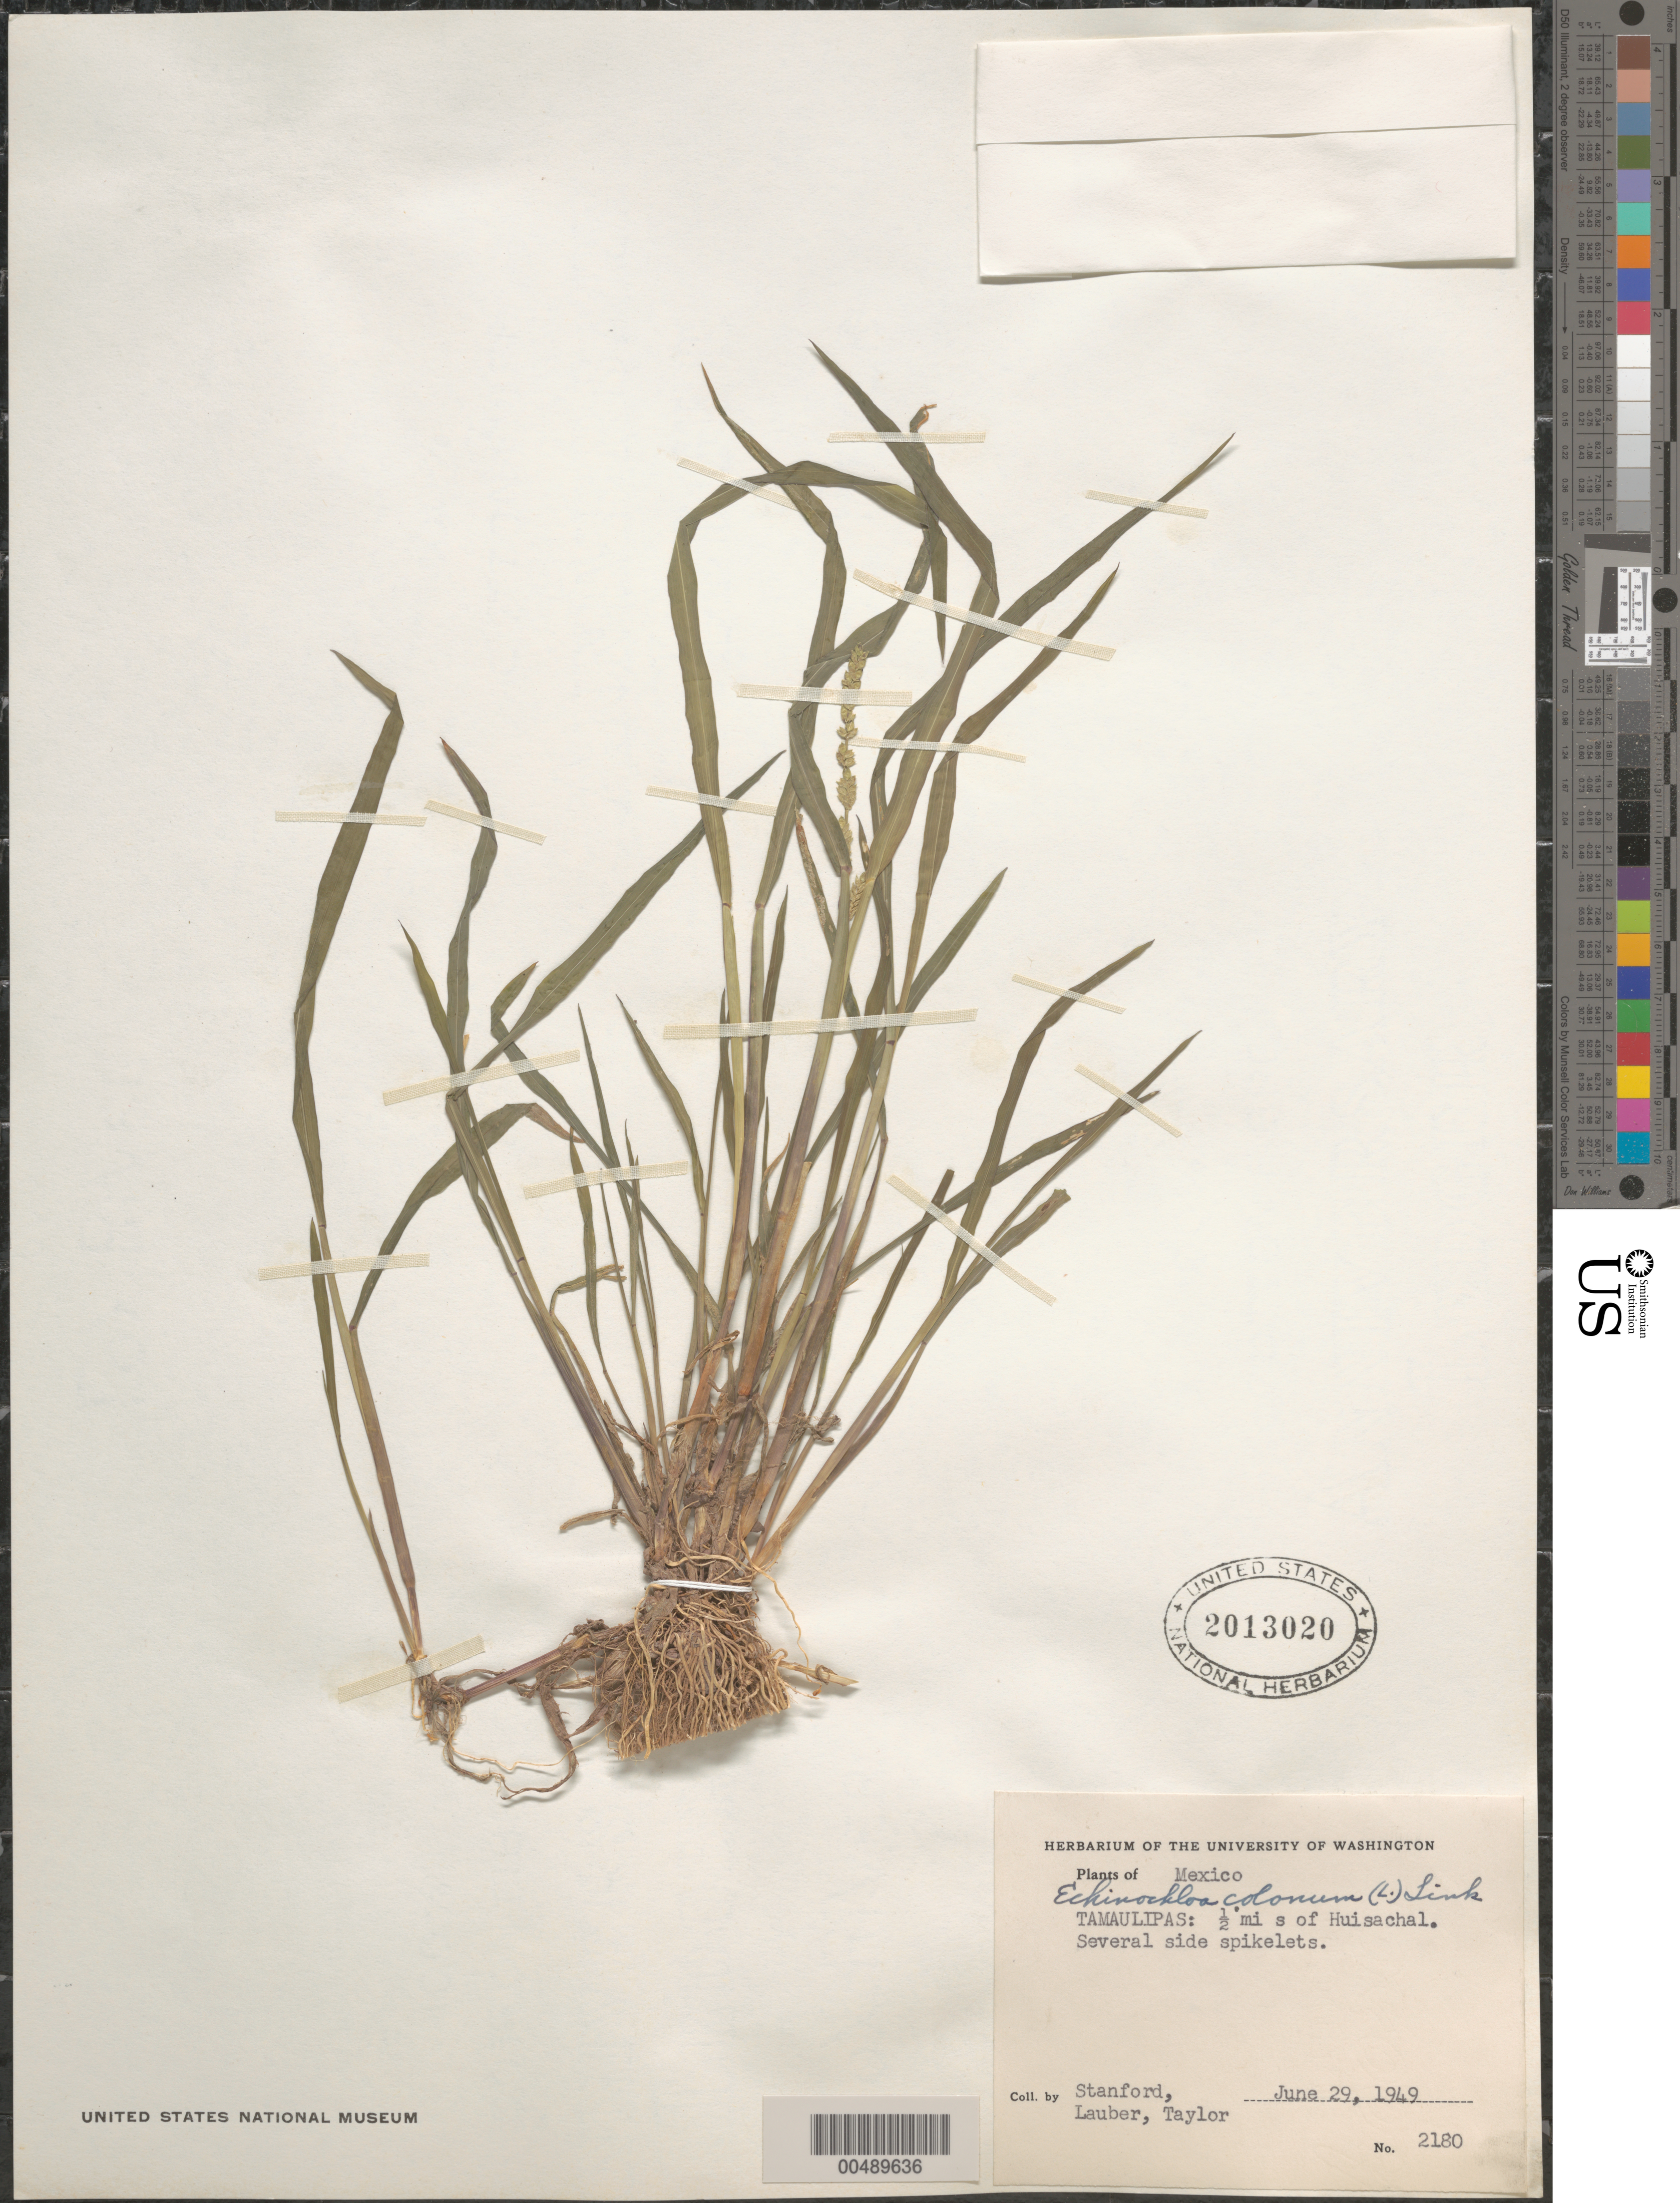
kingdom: Plantae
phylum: Tracheophyta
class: Liliopsida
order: Poales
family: Poaceae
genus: Echinochloa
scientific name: Echinochloa colona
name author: (L.) Link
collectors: -. Stanford & T. Lauber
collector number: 2180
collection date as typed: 29 Jun 1949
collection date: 1949-06-29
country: Mexico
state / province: Tamaulipas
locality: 0.5 mi S of Huisachal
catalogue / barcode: US 2013020